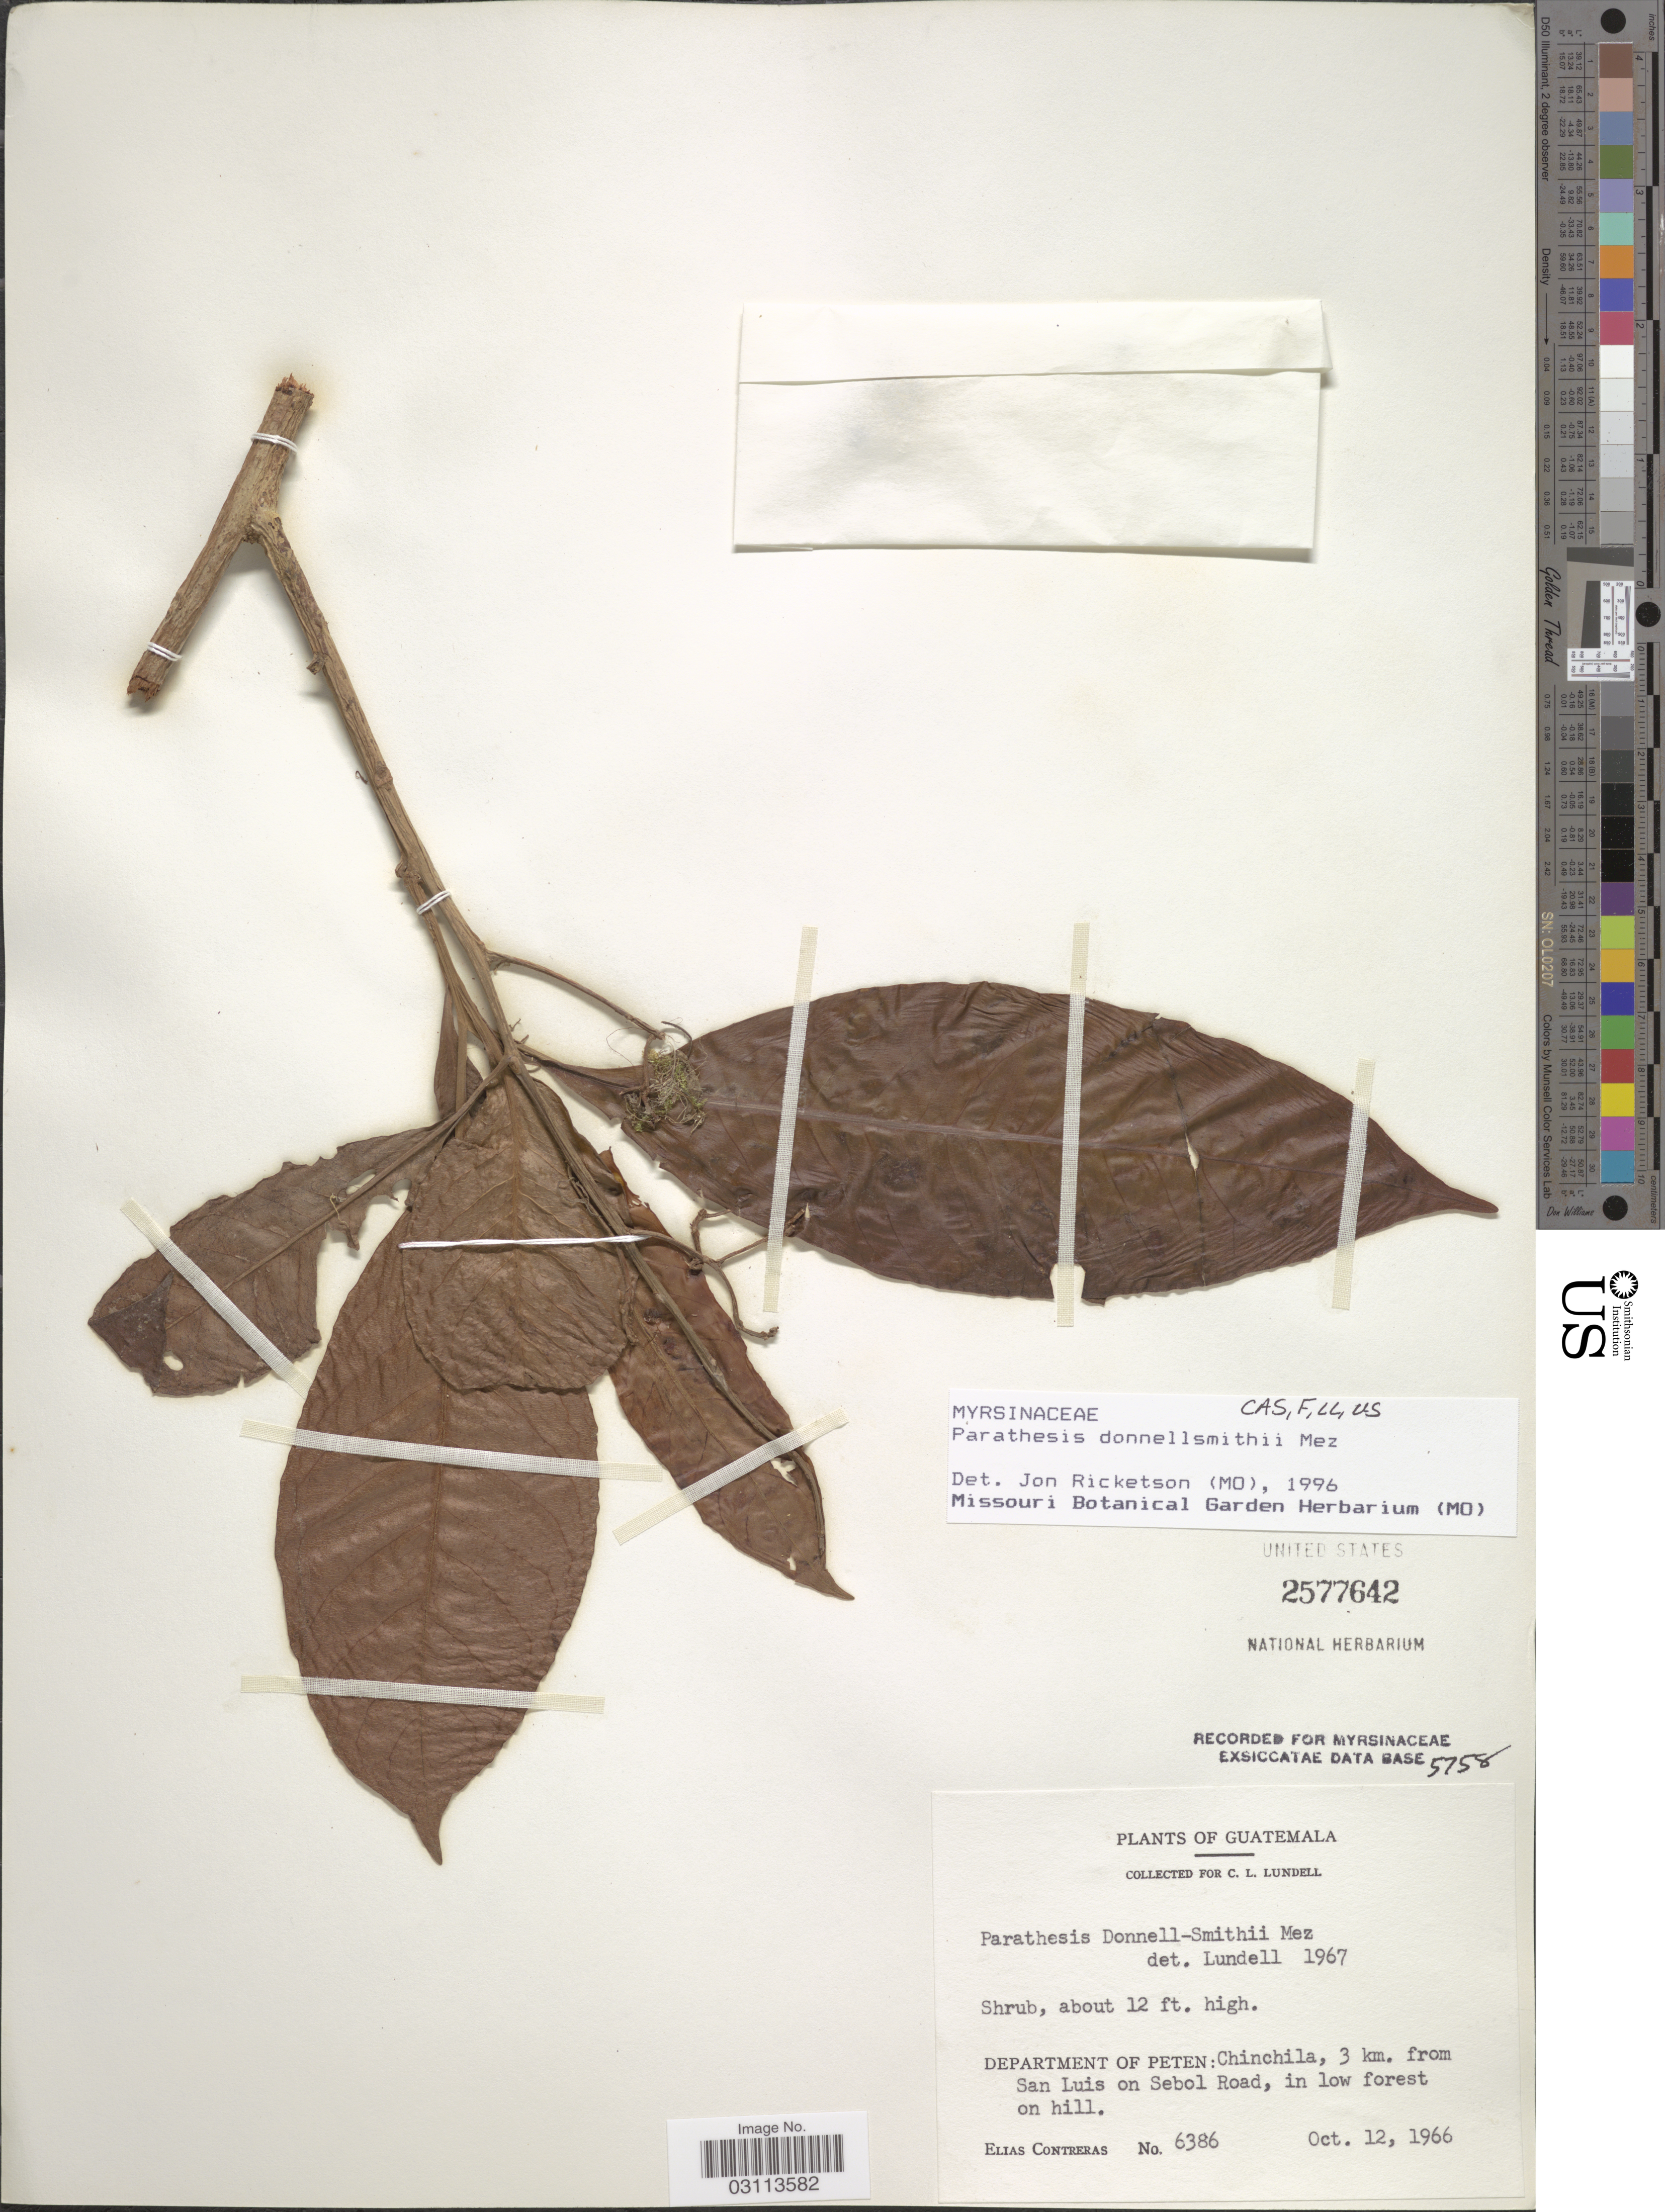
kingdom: Plantae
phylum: Tracheophyta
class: Magnoliopsida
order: Ericales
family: Primulaceae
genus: Parathesis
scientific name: Parathesis donnell-smithii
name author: Mez in Engl.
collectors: E. Contreras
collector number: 6386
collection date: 1966-10-12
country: Guatemala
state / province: El Petén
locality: Department of Peten: Chinchila, 3 km. from San Luis on Sebol Road.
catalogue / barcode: US 2577642